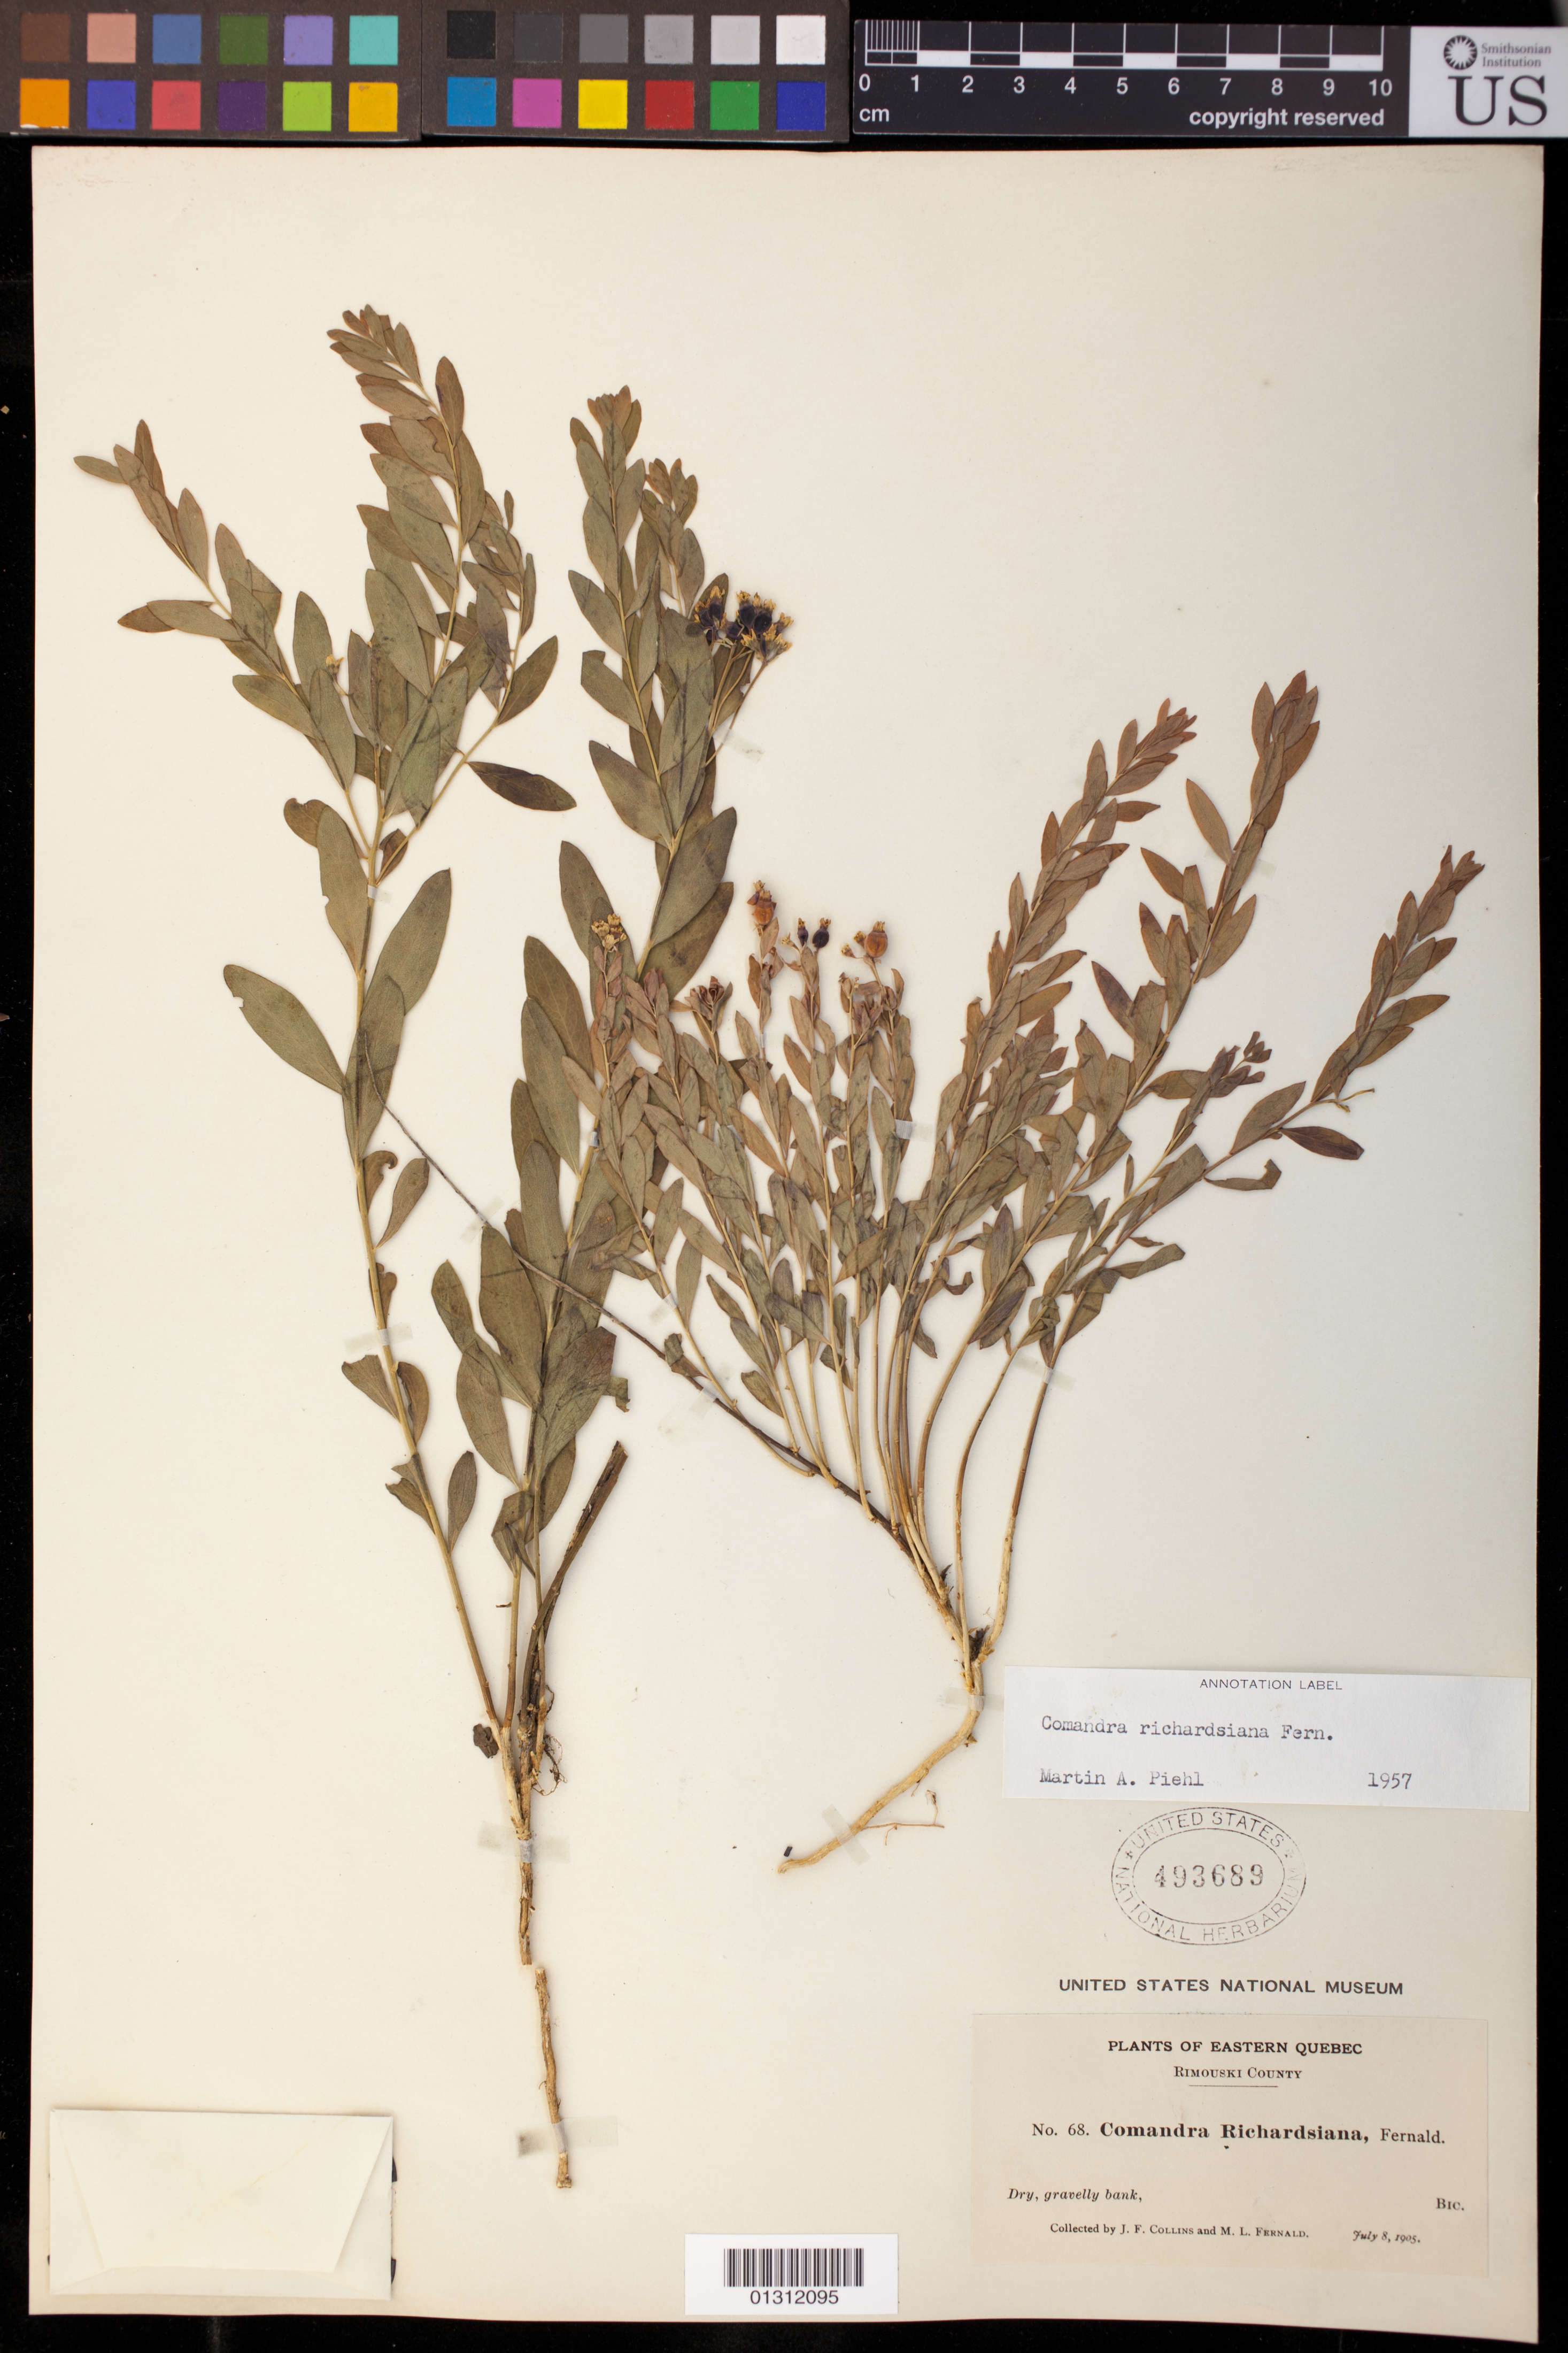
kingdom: Plantae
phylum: Tracheophyta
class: Magnoliopsida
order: Santalales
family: Comandraceae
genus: Comandra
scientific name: Comandra richardsiana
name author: Fernald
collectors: J. Collins & M. L. Fernald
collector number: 68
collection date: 1905-07-08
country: Canada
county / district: Rimouski County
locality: Dry, gravelly bank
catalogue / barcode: US 493689